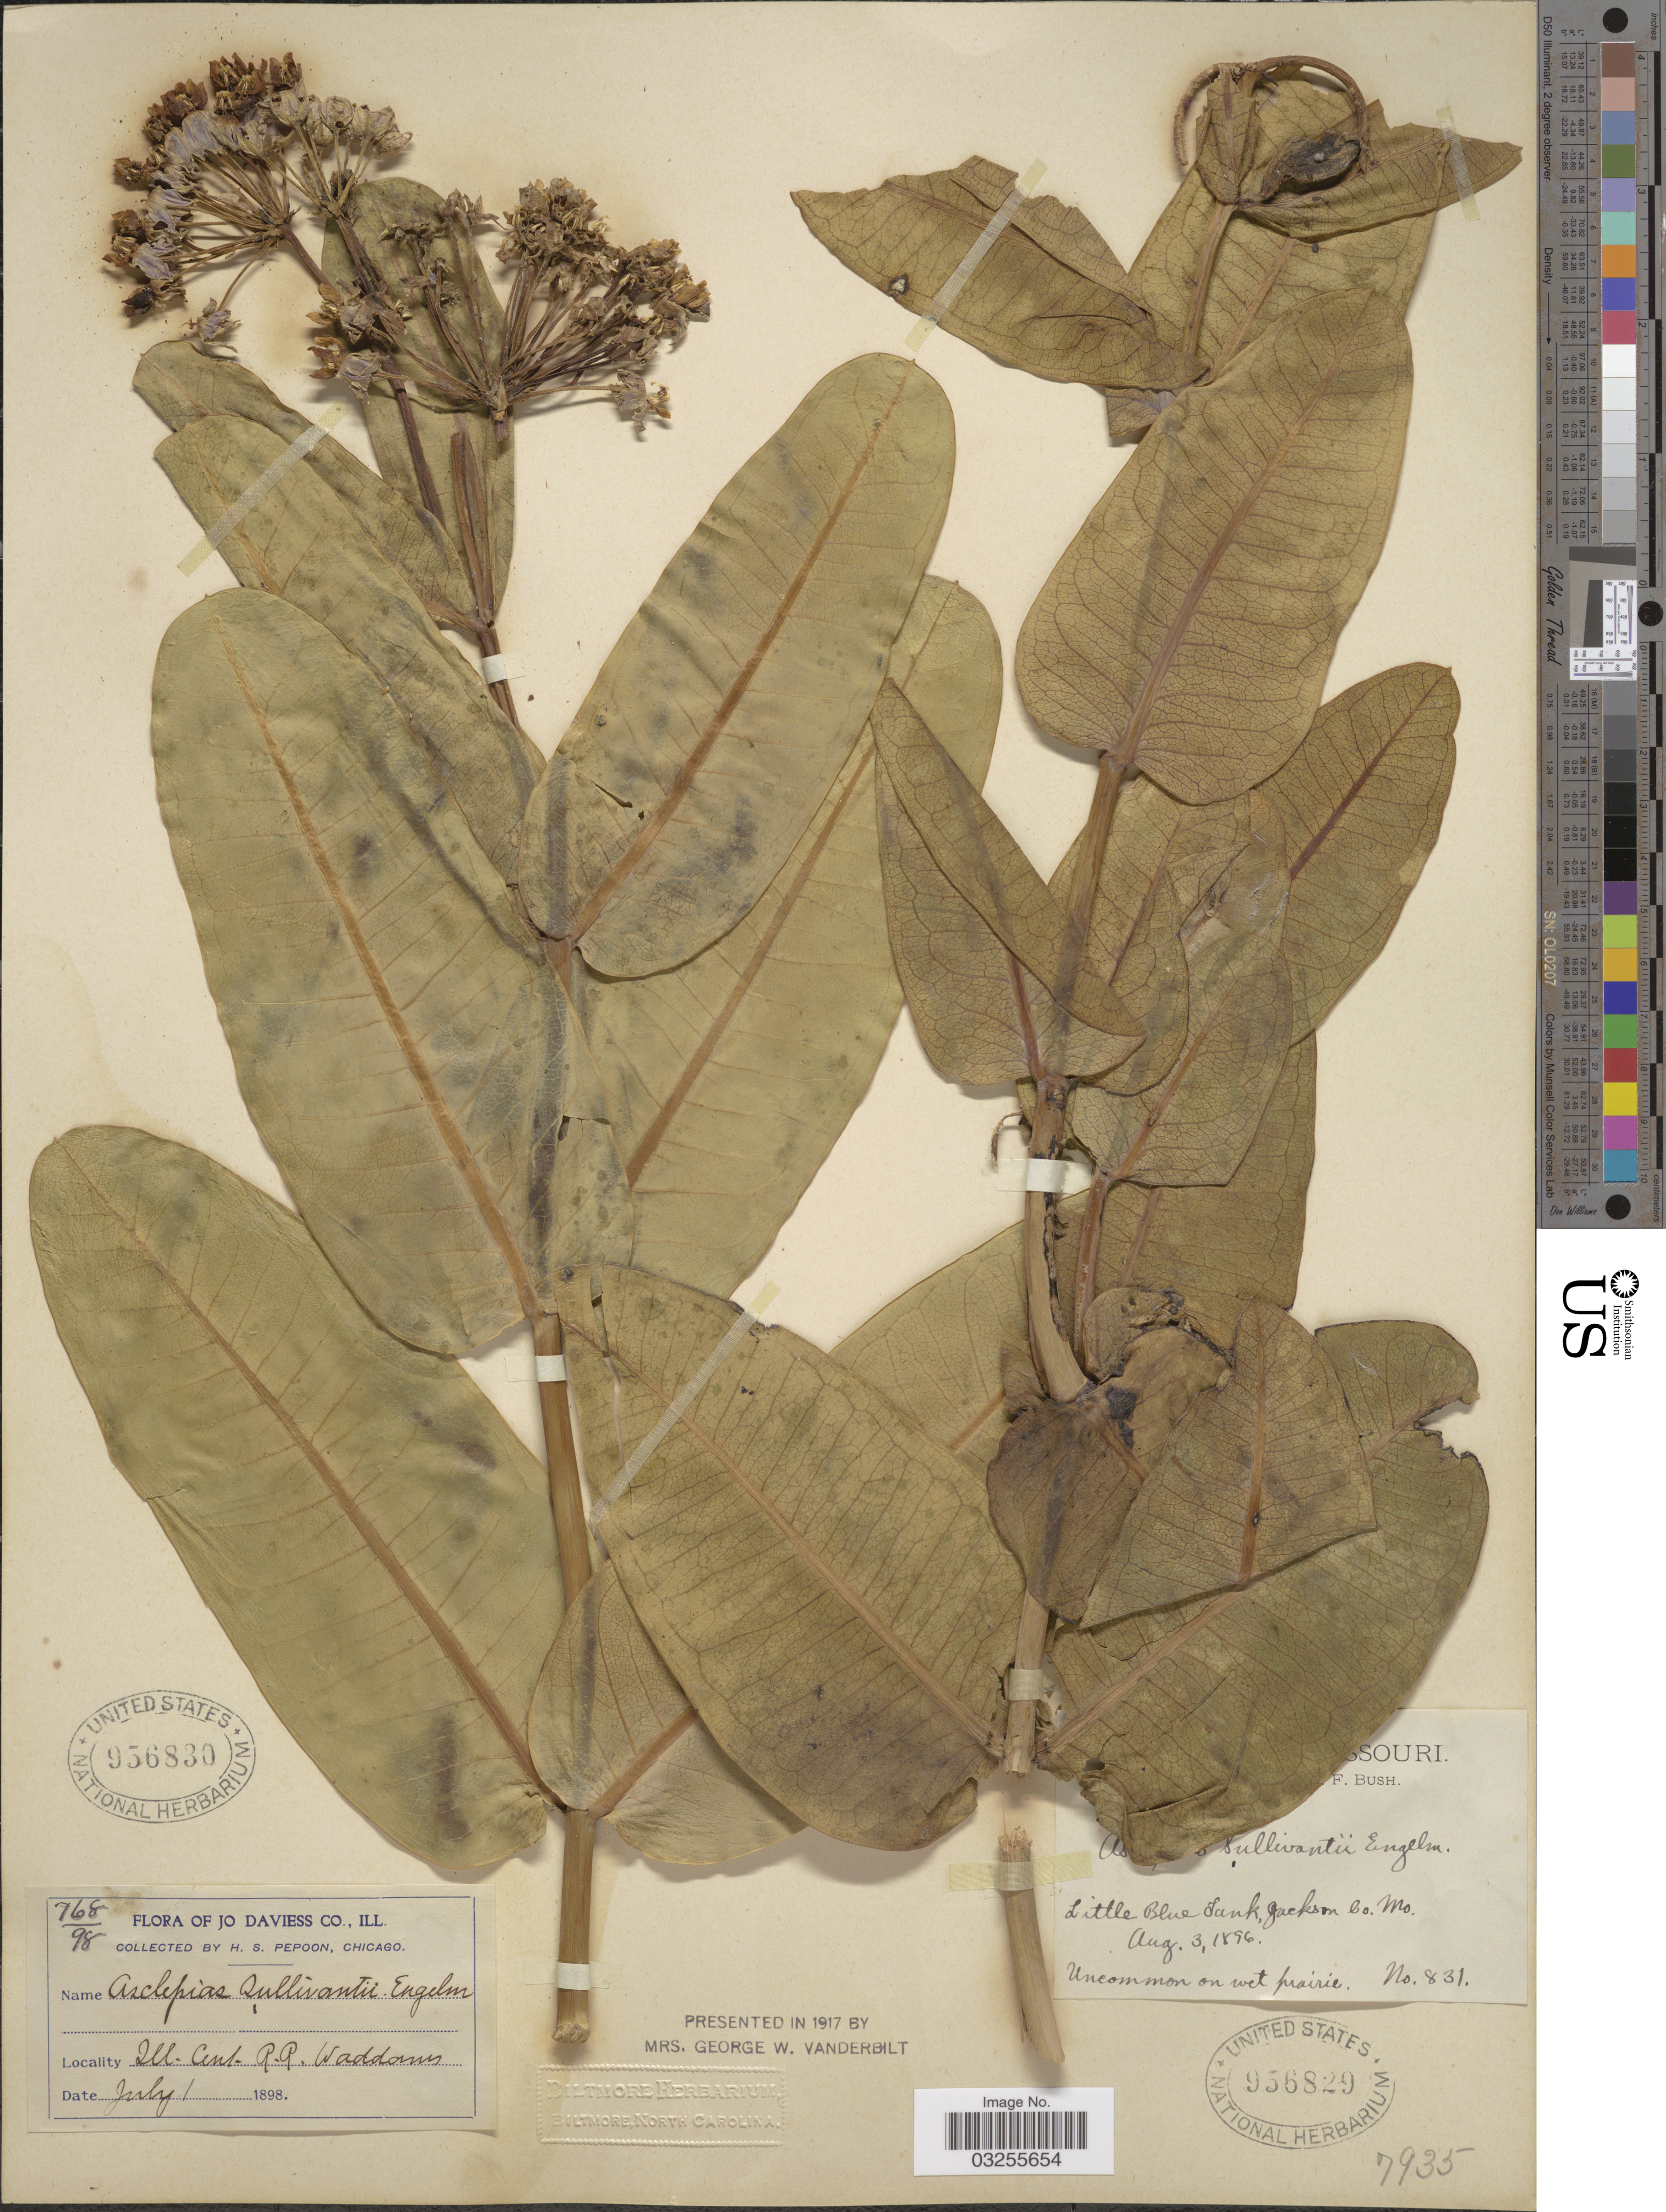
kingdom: Plantae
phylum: Tracheophyta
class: Magnoliopsida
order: Gentianales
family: Apocynaceae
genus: Asclepias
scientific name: Asclepias sullivantii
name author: Engelm. ex A. Gray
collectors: B. F. Bush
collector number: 831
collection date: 1896-08-03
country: United States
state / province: Missouri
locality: Little Blue Tank, Jackson Co.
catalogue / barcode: US 956829-2